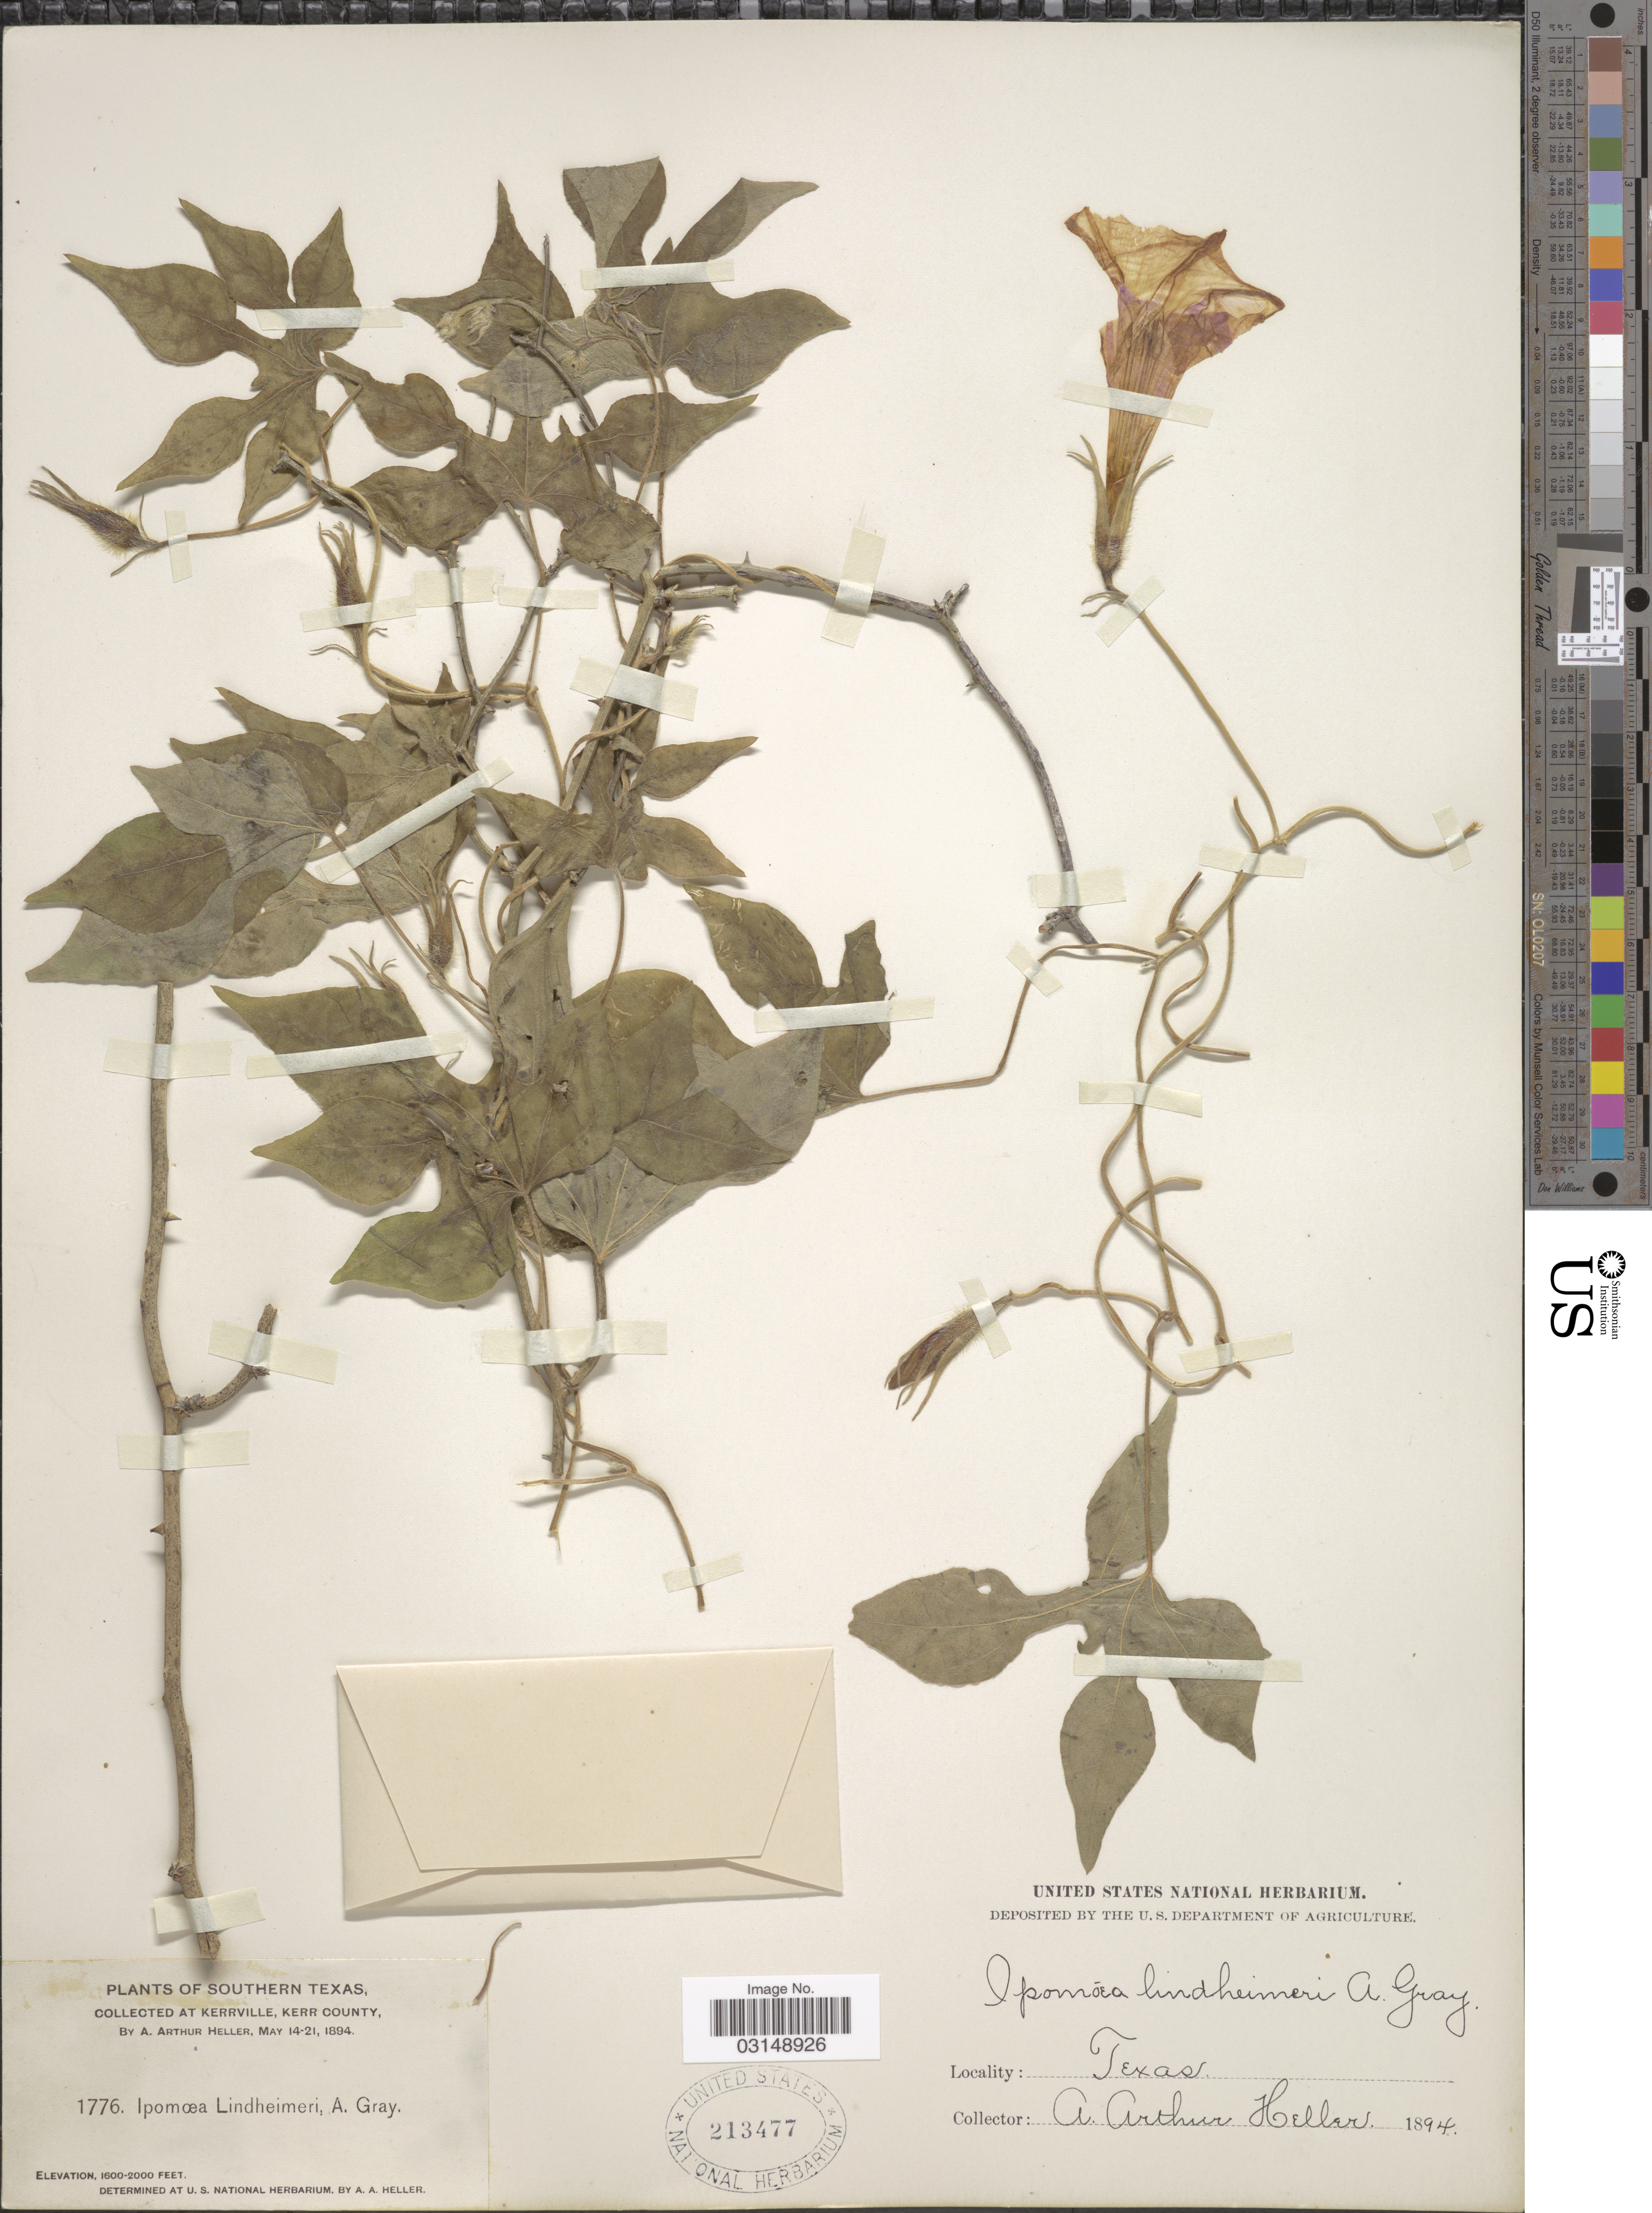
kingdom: Plantae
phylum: Tracheophyta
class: Magnoliopsida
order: Solanales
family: Convolvulaceae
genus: Ipomoea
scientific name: Ipomoea lindheimeri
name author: A. Gray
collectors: A. A. Heller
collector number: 1776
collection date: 1894-05-14/1894-05-21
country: United States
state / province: Texas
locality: Southern Texas. At Kerrville, Kerr County.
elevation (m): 488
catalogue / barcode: US 213477